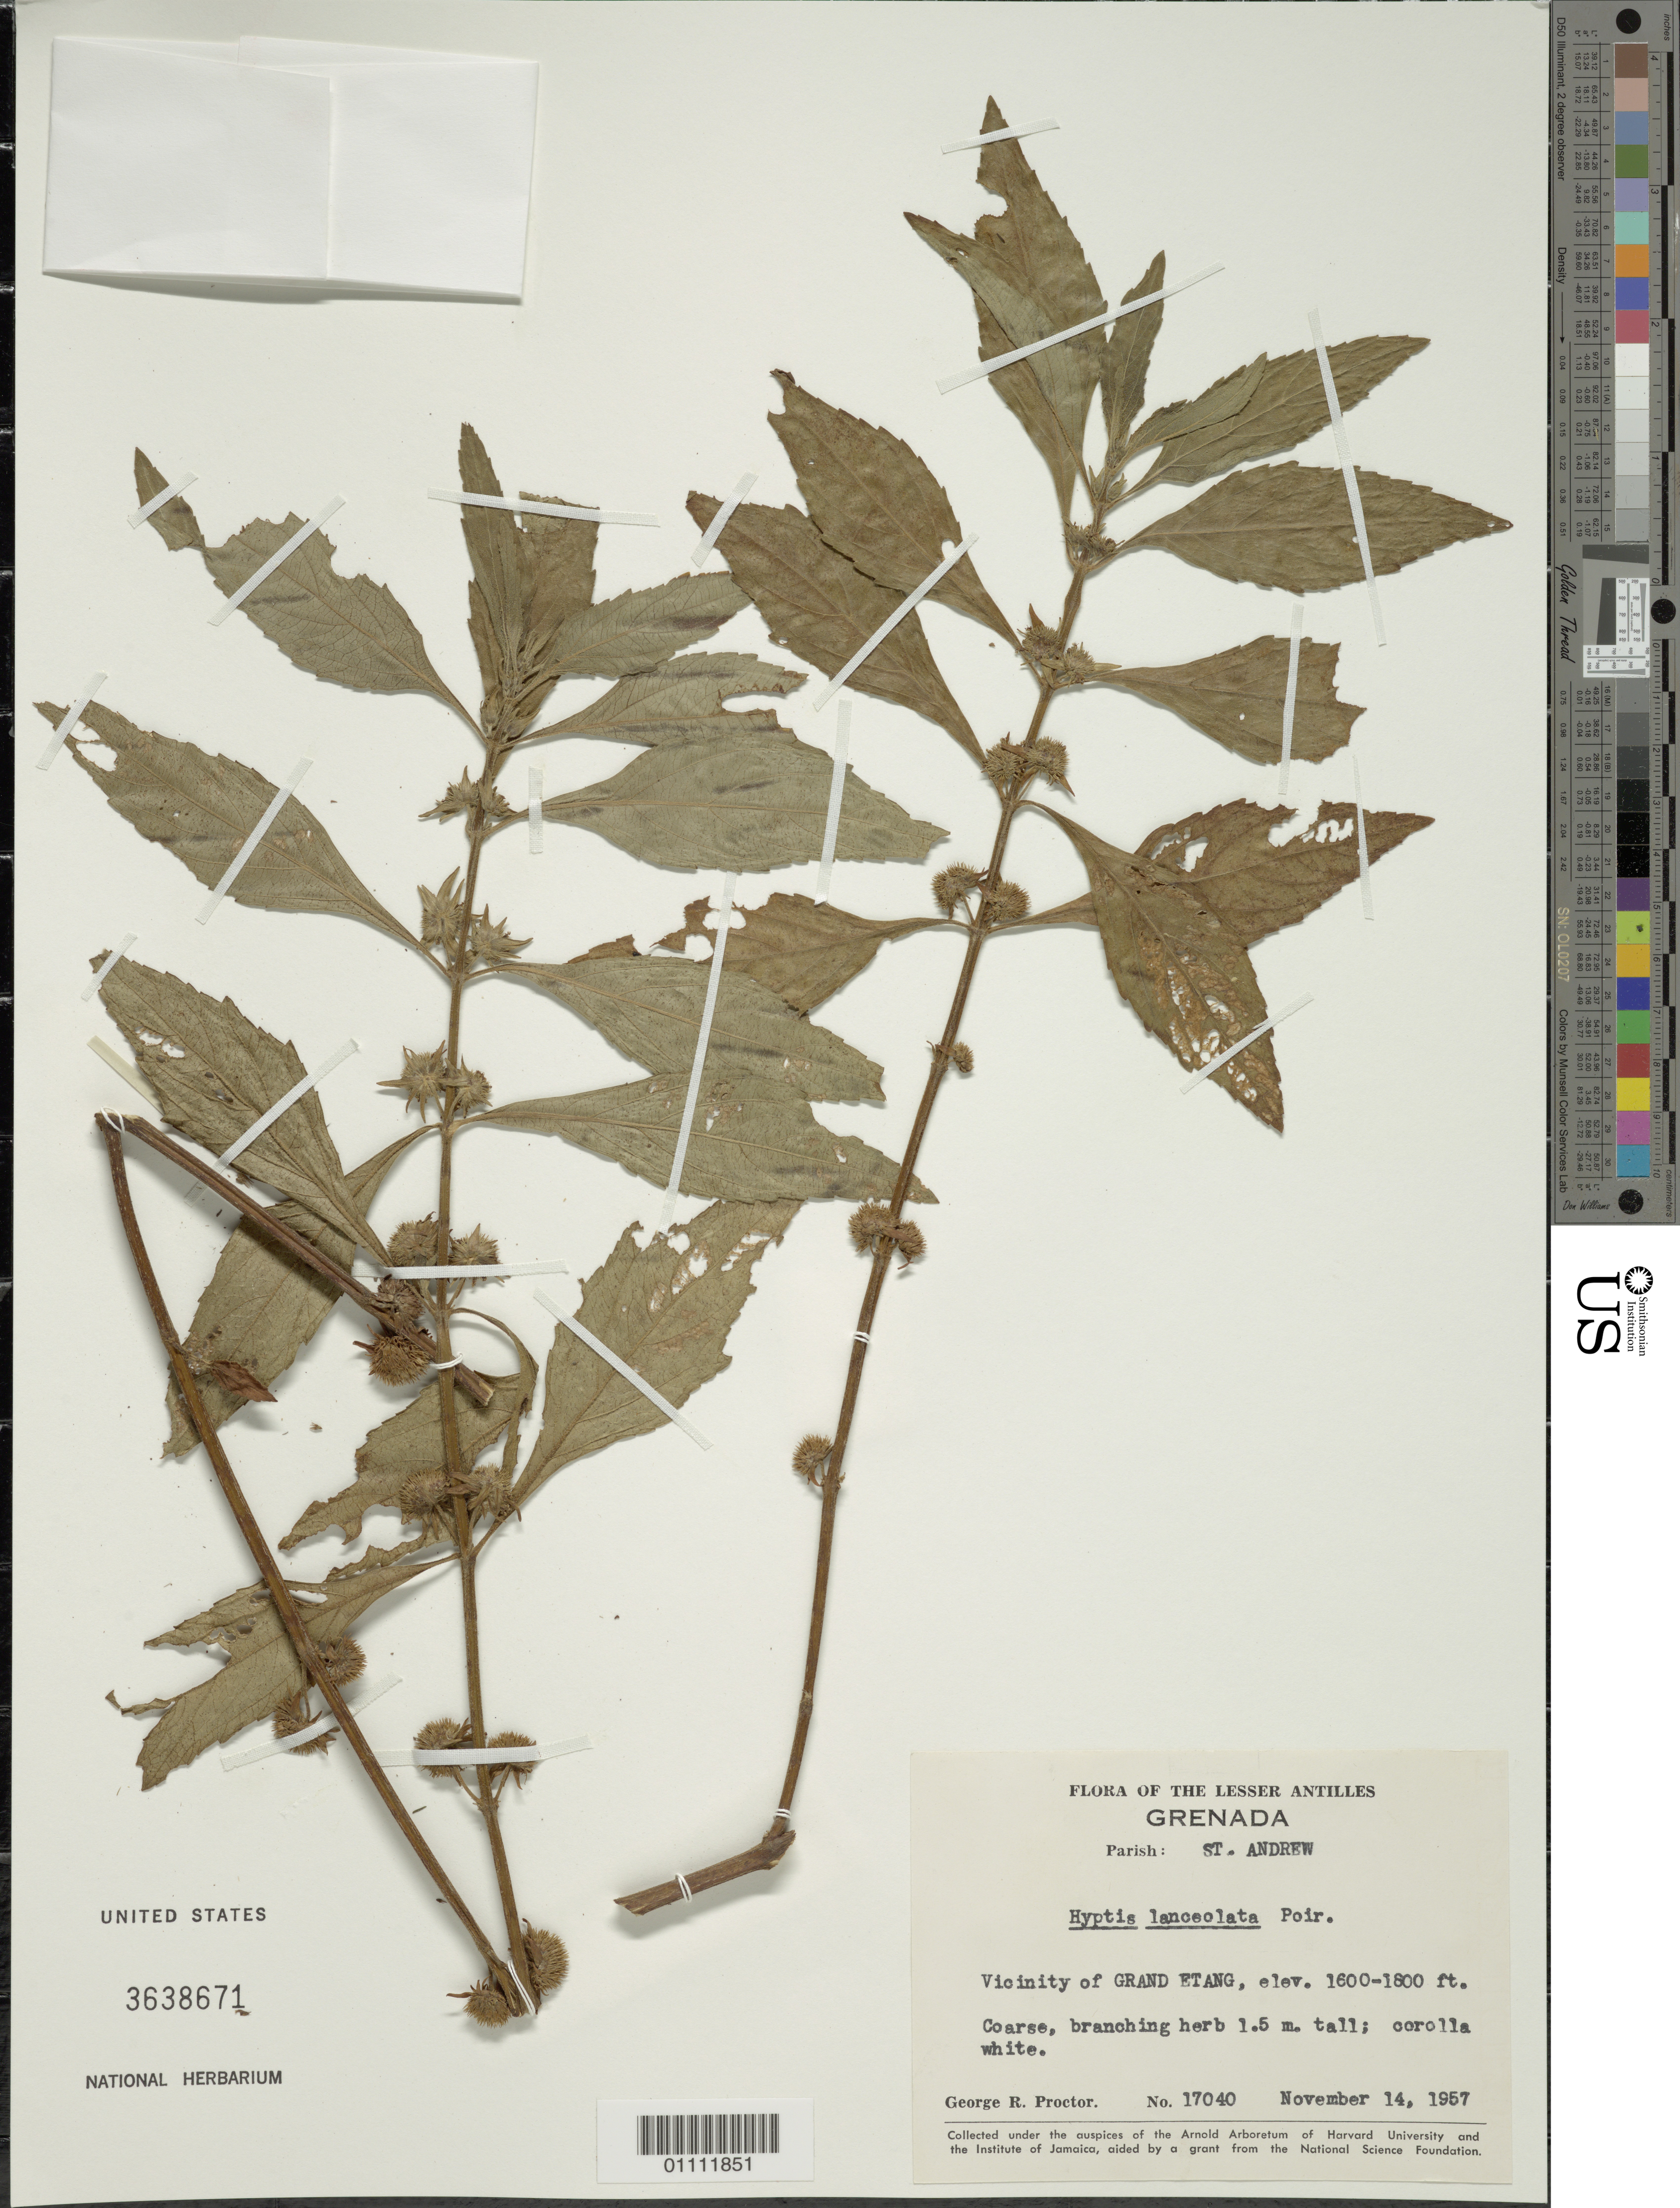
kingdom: Plantae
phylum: Tracheophyta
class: Magnoliopsida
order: Lamiales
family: Lamiaceae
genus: Hyptis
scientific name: Hyptis lanceolata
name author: Poir.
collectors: G. R. Proctor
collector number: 17040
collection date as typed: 14 Nov 1957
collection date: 1957-11-14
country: Grenada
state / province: Saint Andrew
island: Grenada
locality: Grand Etang, vicinity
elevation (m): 488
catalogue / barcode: US 3638671